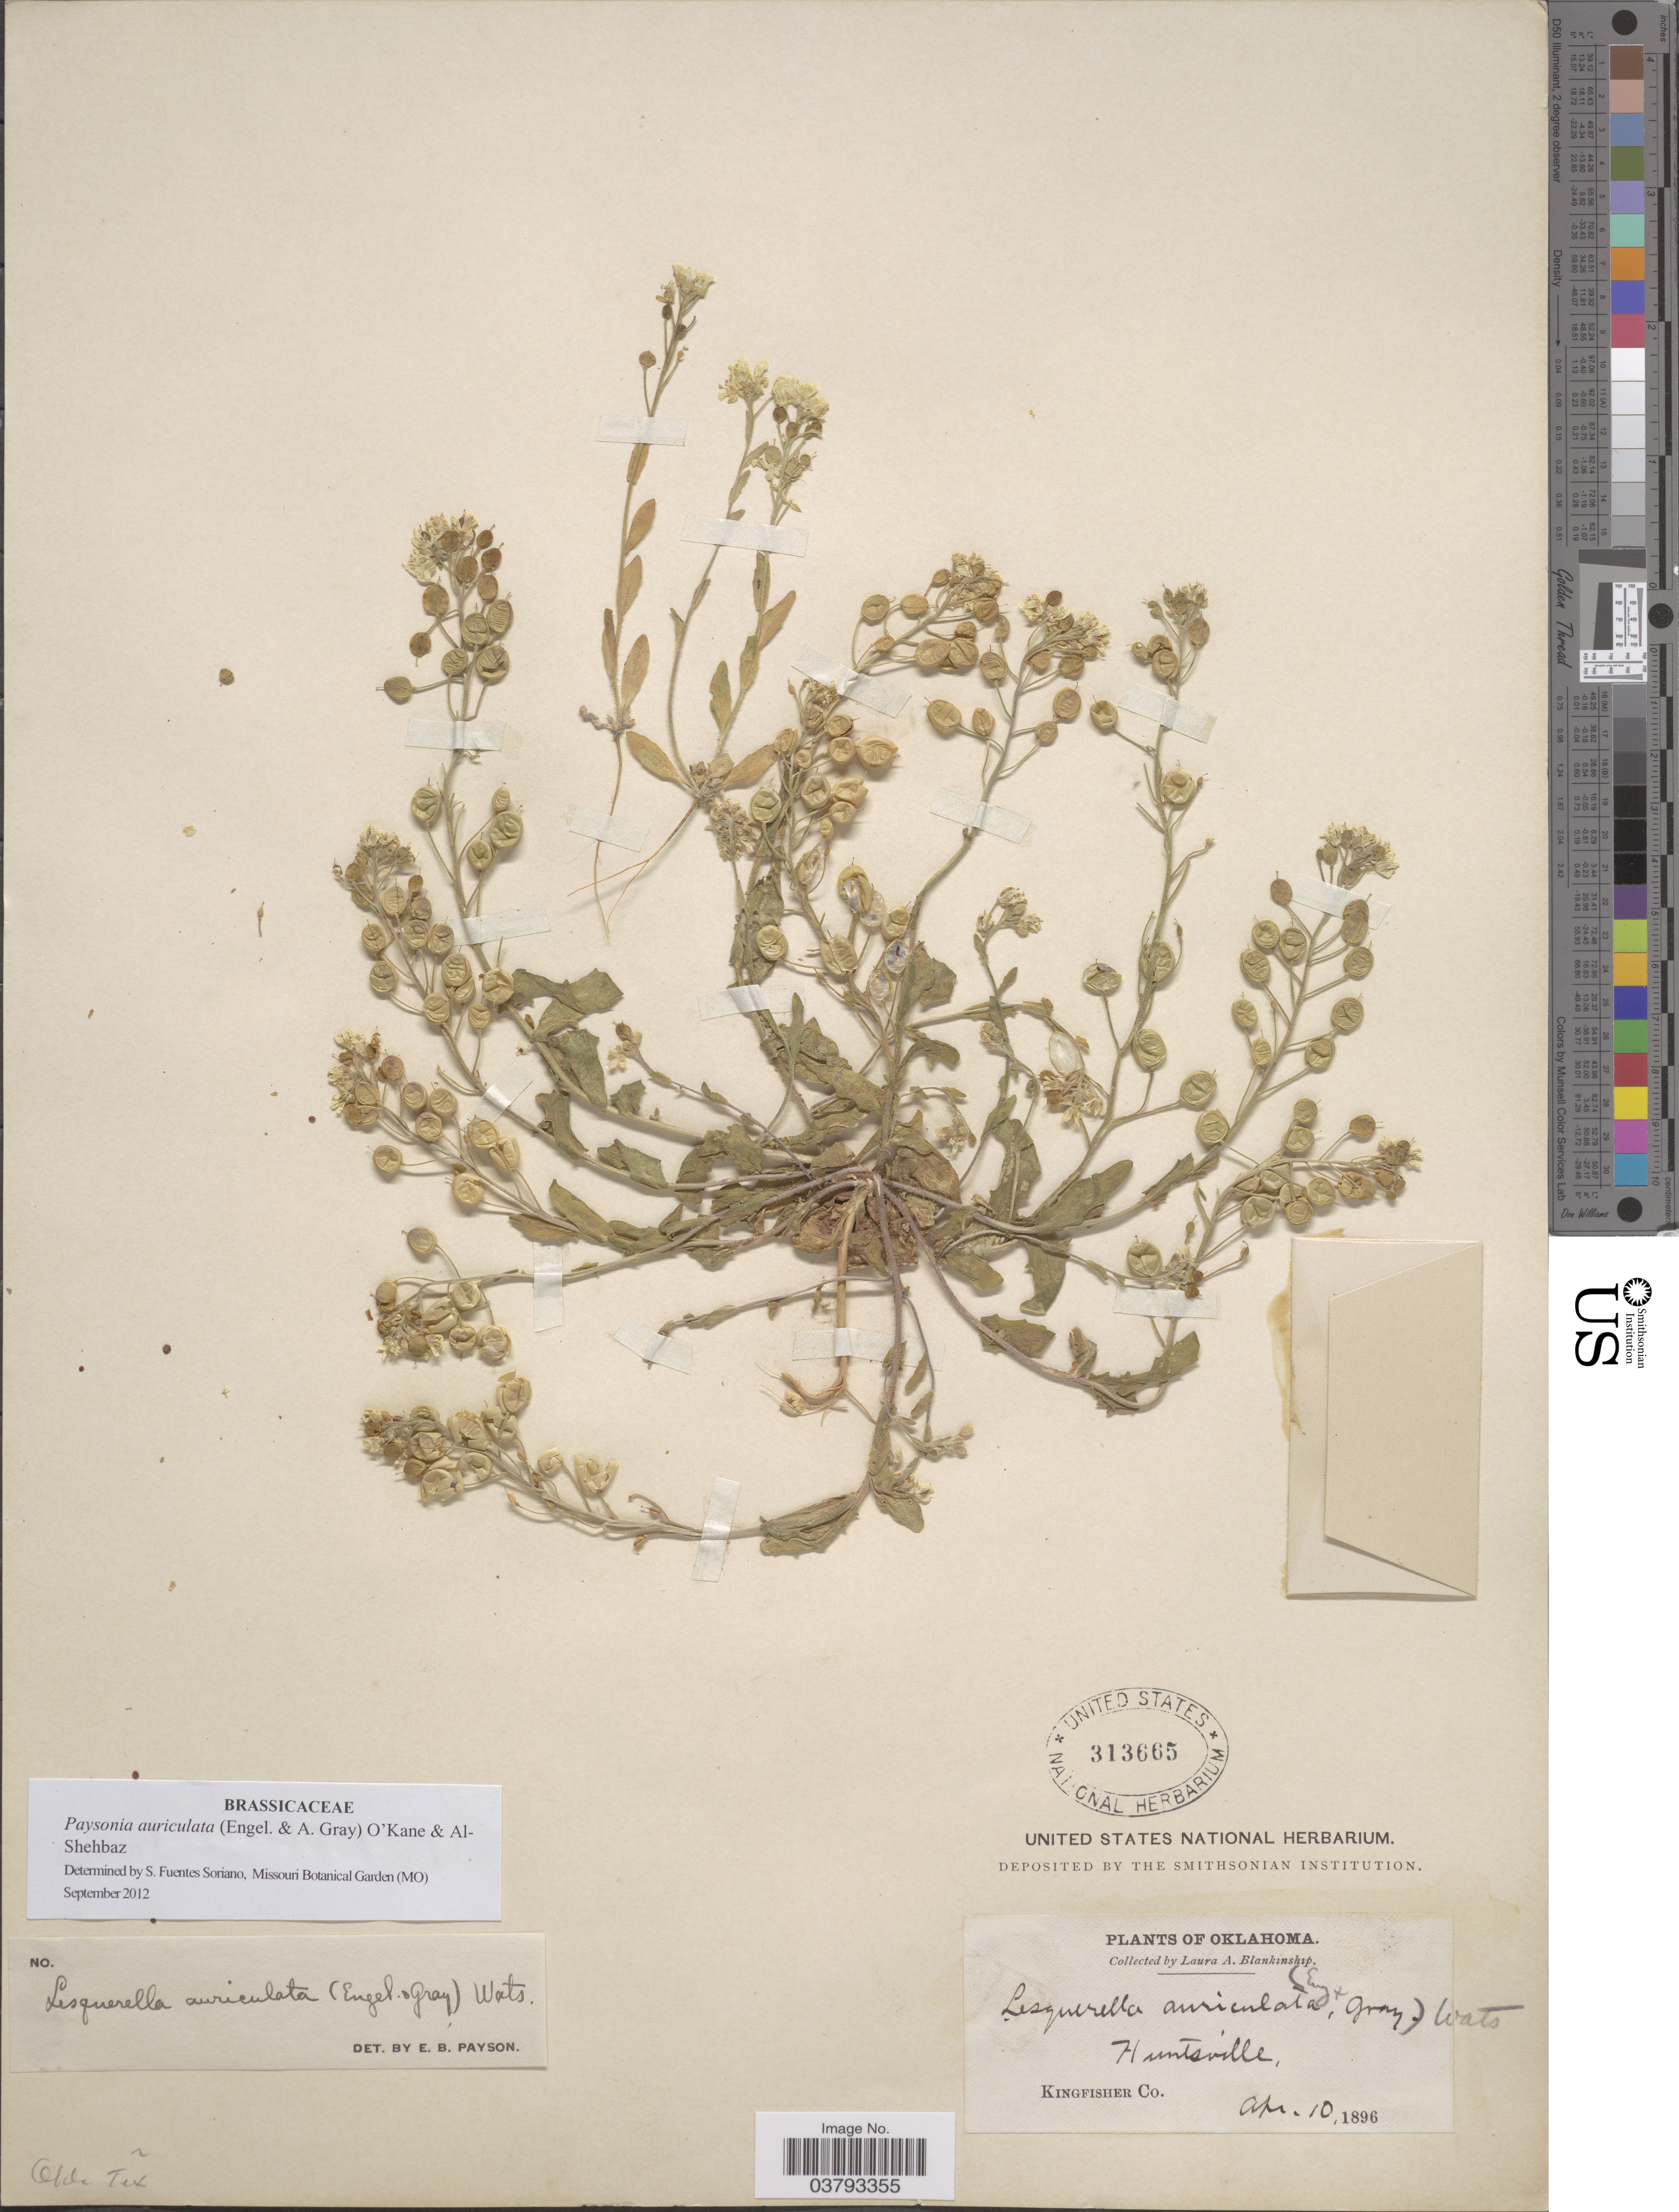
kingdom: Plantae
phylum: Tracheophyta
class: Magnoliopsida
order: Brassicales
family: Brassicaceae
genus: Lesquerella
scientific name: Lesquerella auriculata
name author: (Engelm. & A. Gray) S. Watson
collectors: L. A. Blankinship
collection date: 1896-04-10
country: United States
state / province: Oklahoma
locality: Huntsville, Kingfisher Co.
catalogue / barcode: US 313665